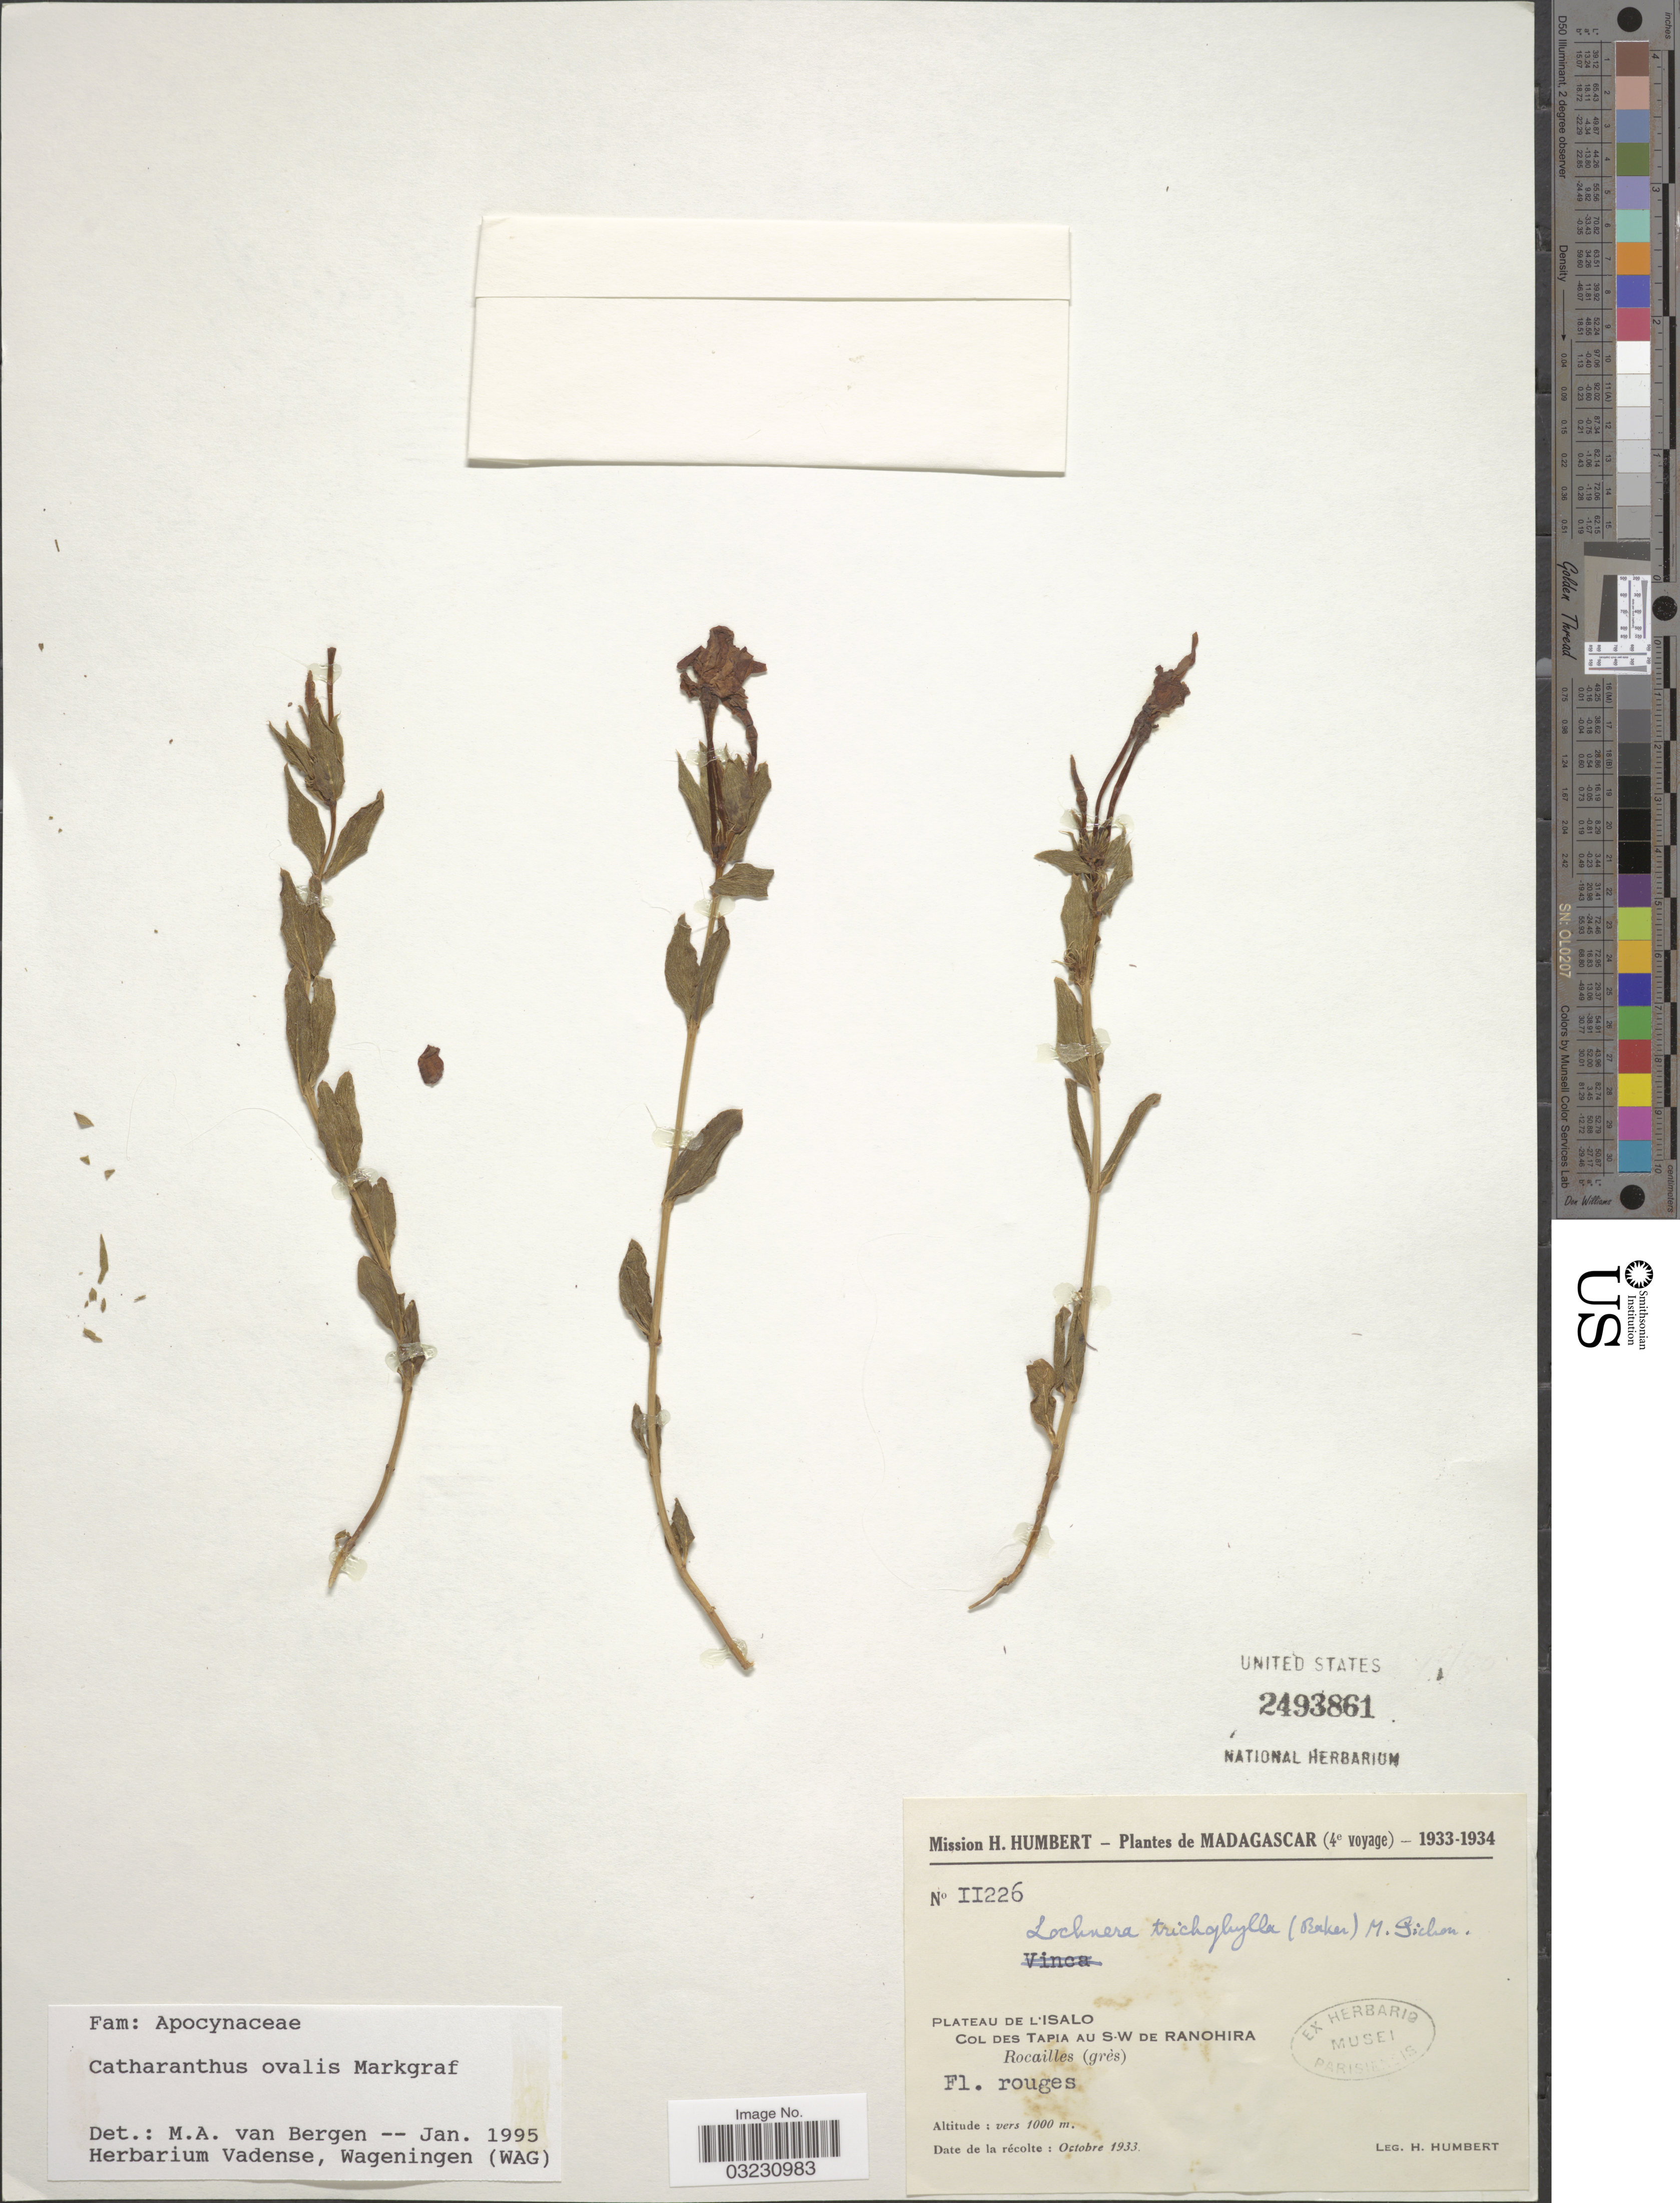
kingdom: Plantae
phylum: Tracheophyta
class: Magnoliopsida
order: Gentianales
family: Apocynaceae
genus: Catharanthus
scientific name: Catharanthus ovalis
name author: Markgr.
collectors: H. Humbert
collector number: II226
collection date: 1933-10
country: Madagascar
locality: Plateau de L'Isalo Col desTapia au S-W de Ranohira.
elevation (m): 1000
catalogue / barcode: US 2493861